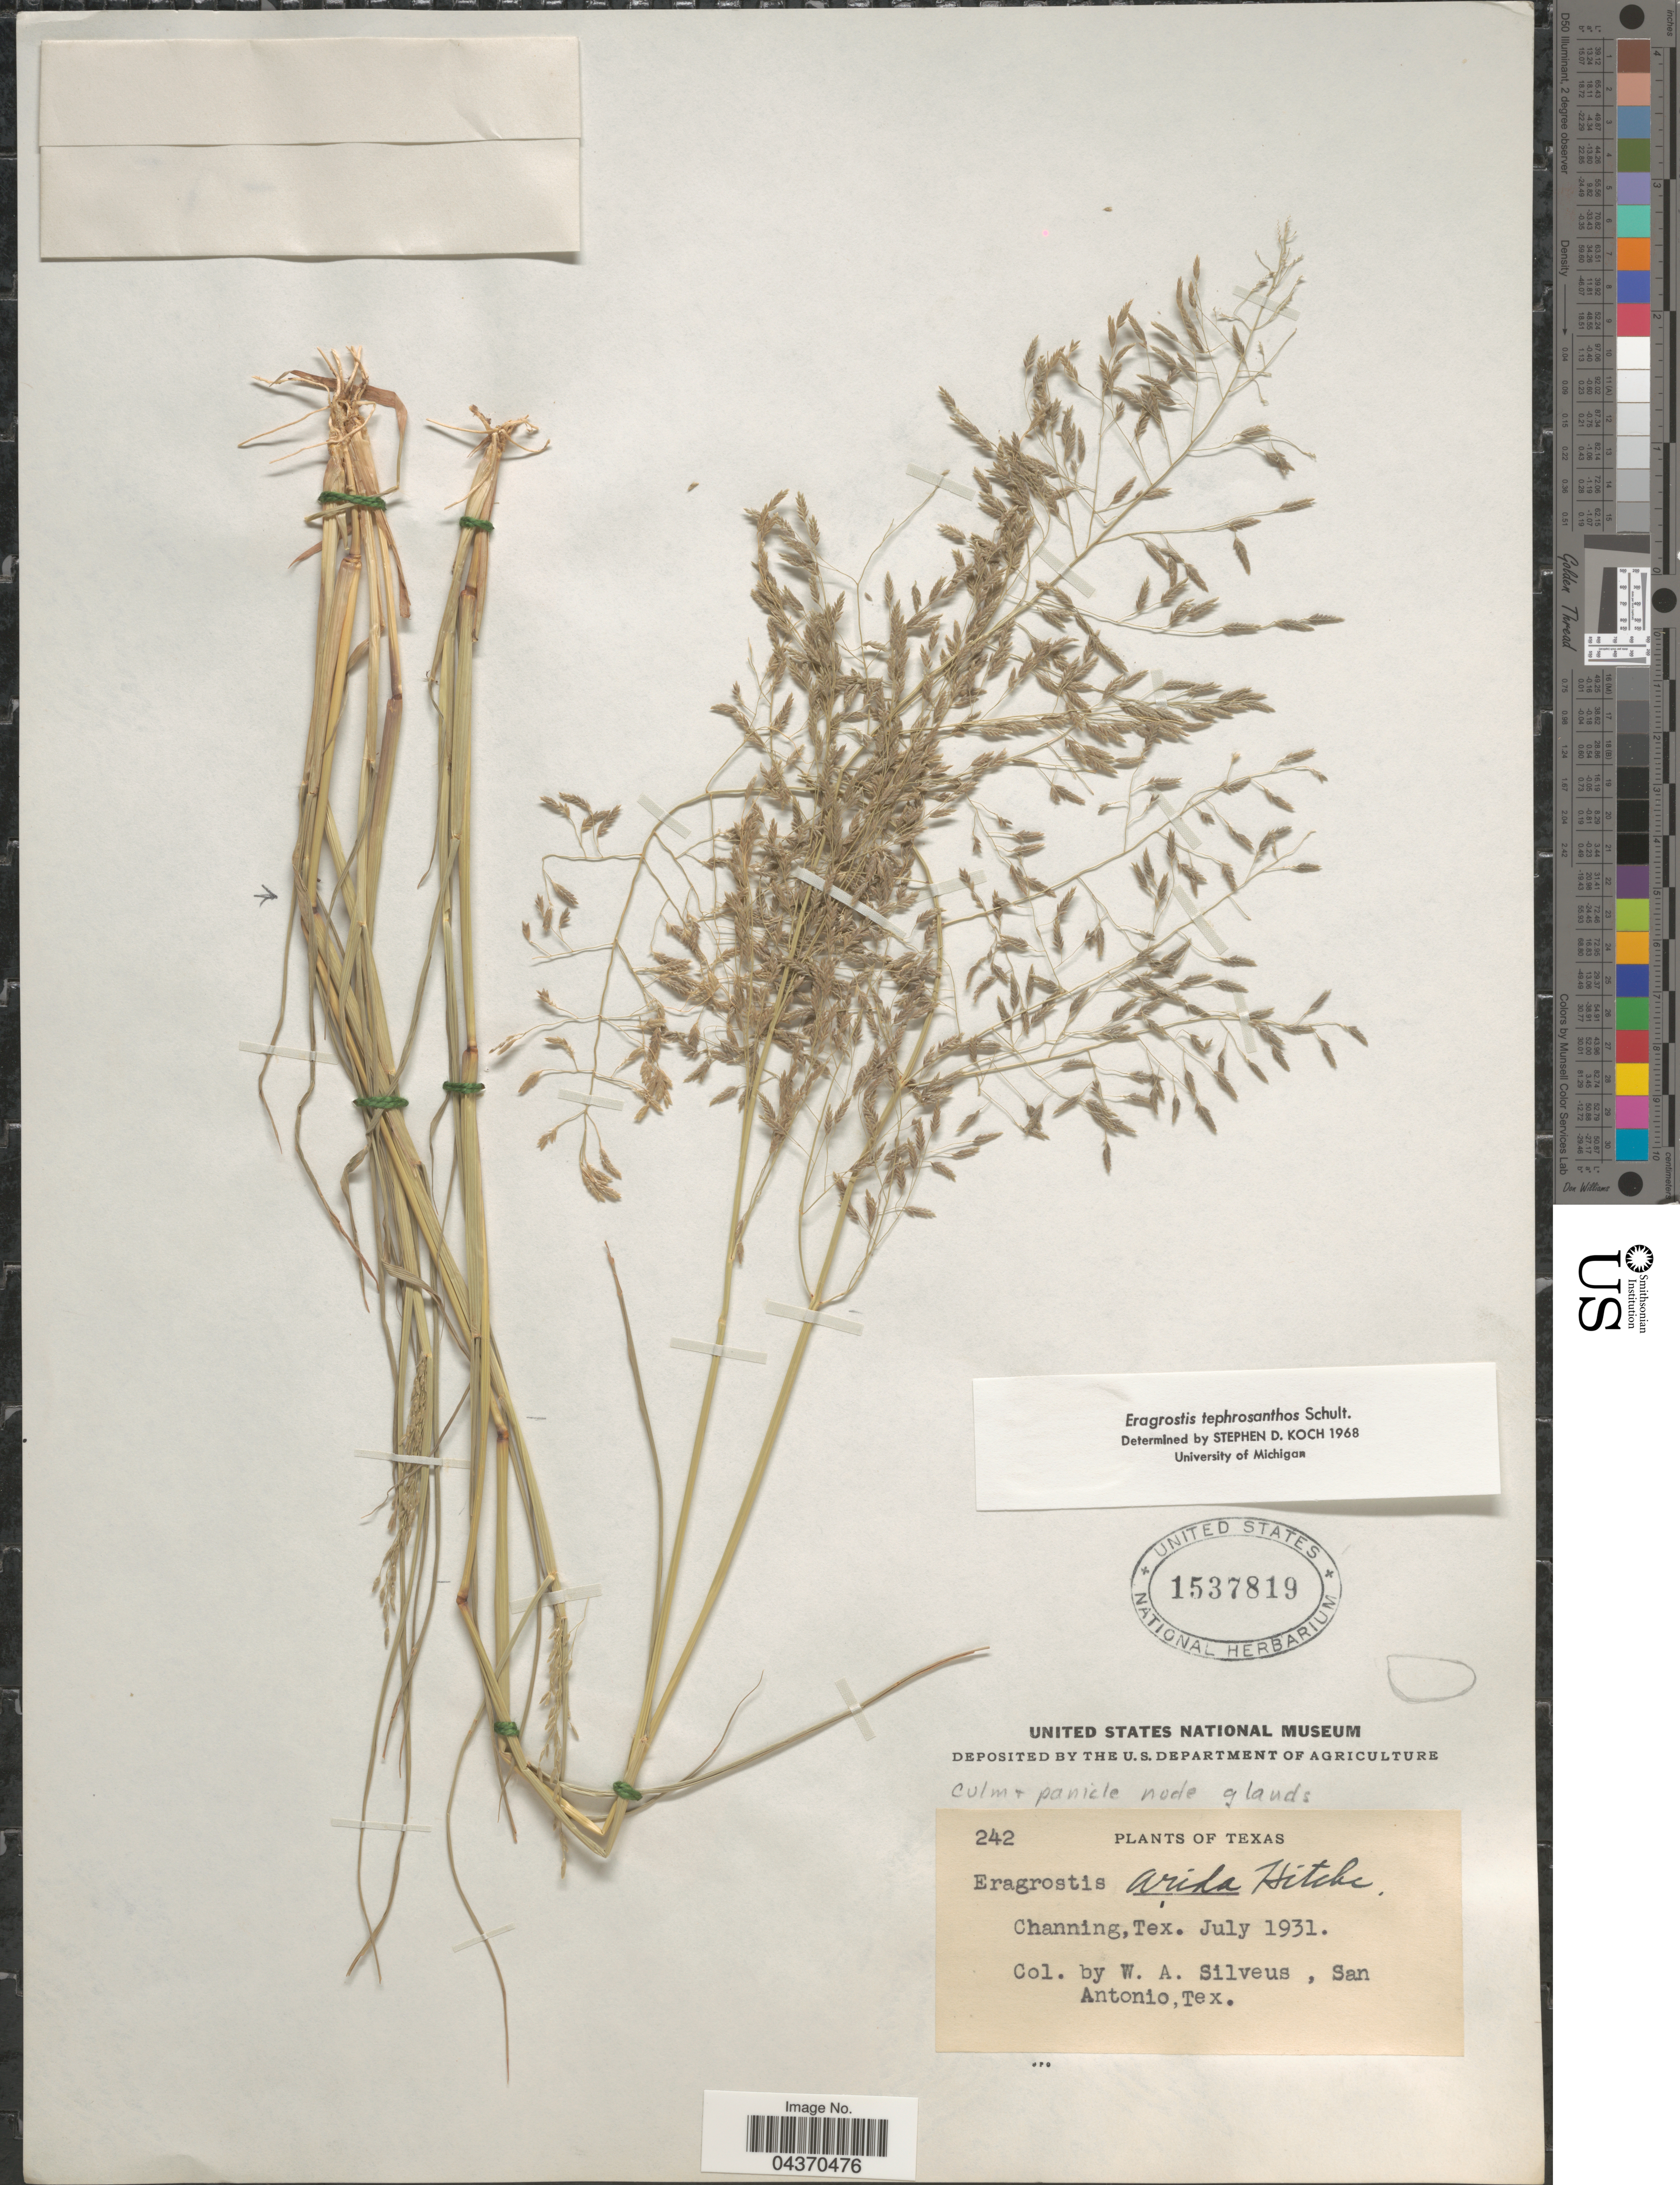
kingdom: Plantae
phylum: Tracheophyta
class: Liliopsida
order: Poales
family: Poaceae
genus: Eragrostis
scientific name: Eragrostis pectinacea var. miserrima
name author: (E. Fourn.) Reeder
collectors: W. Silveus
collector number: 242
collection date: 1931-07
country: United States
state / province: Texas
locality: Channing.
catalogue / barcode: US 1537819